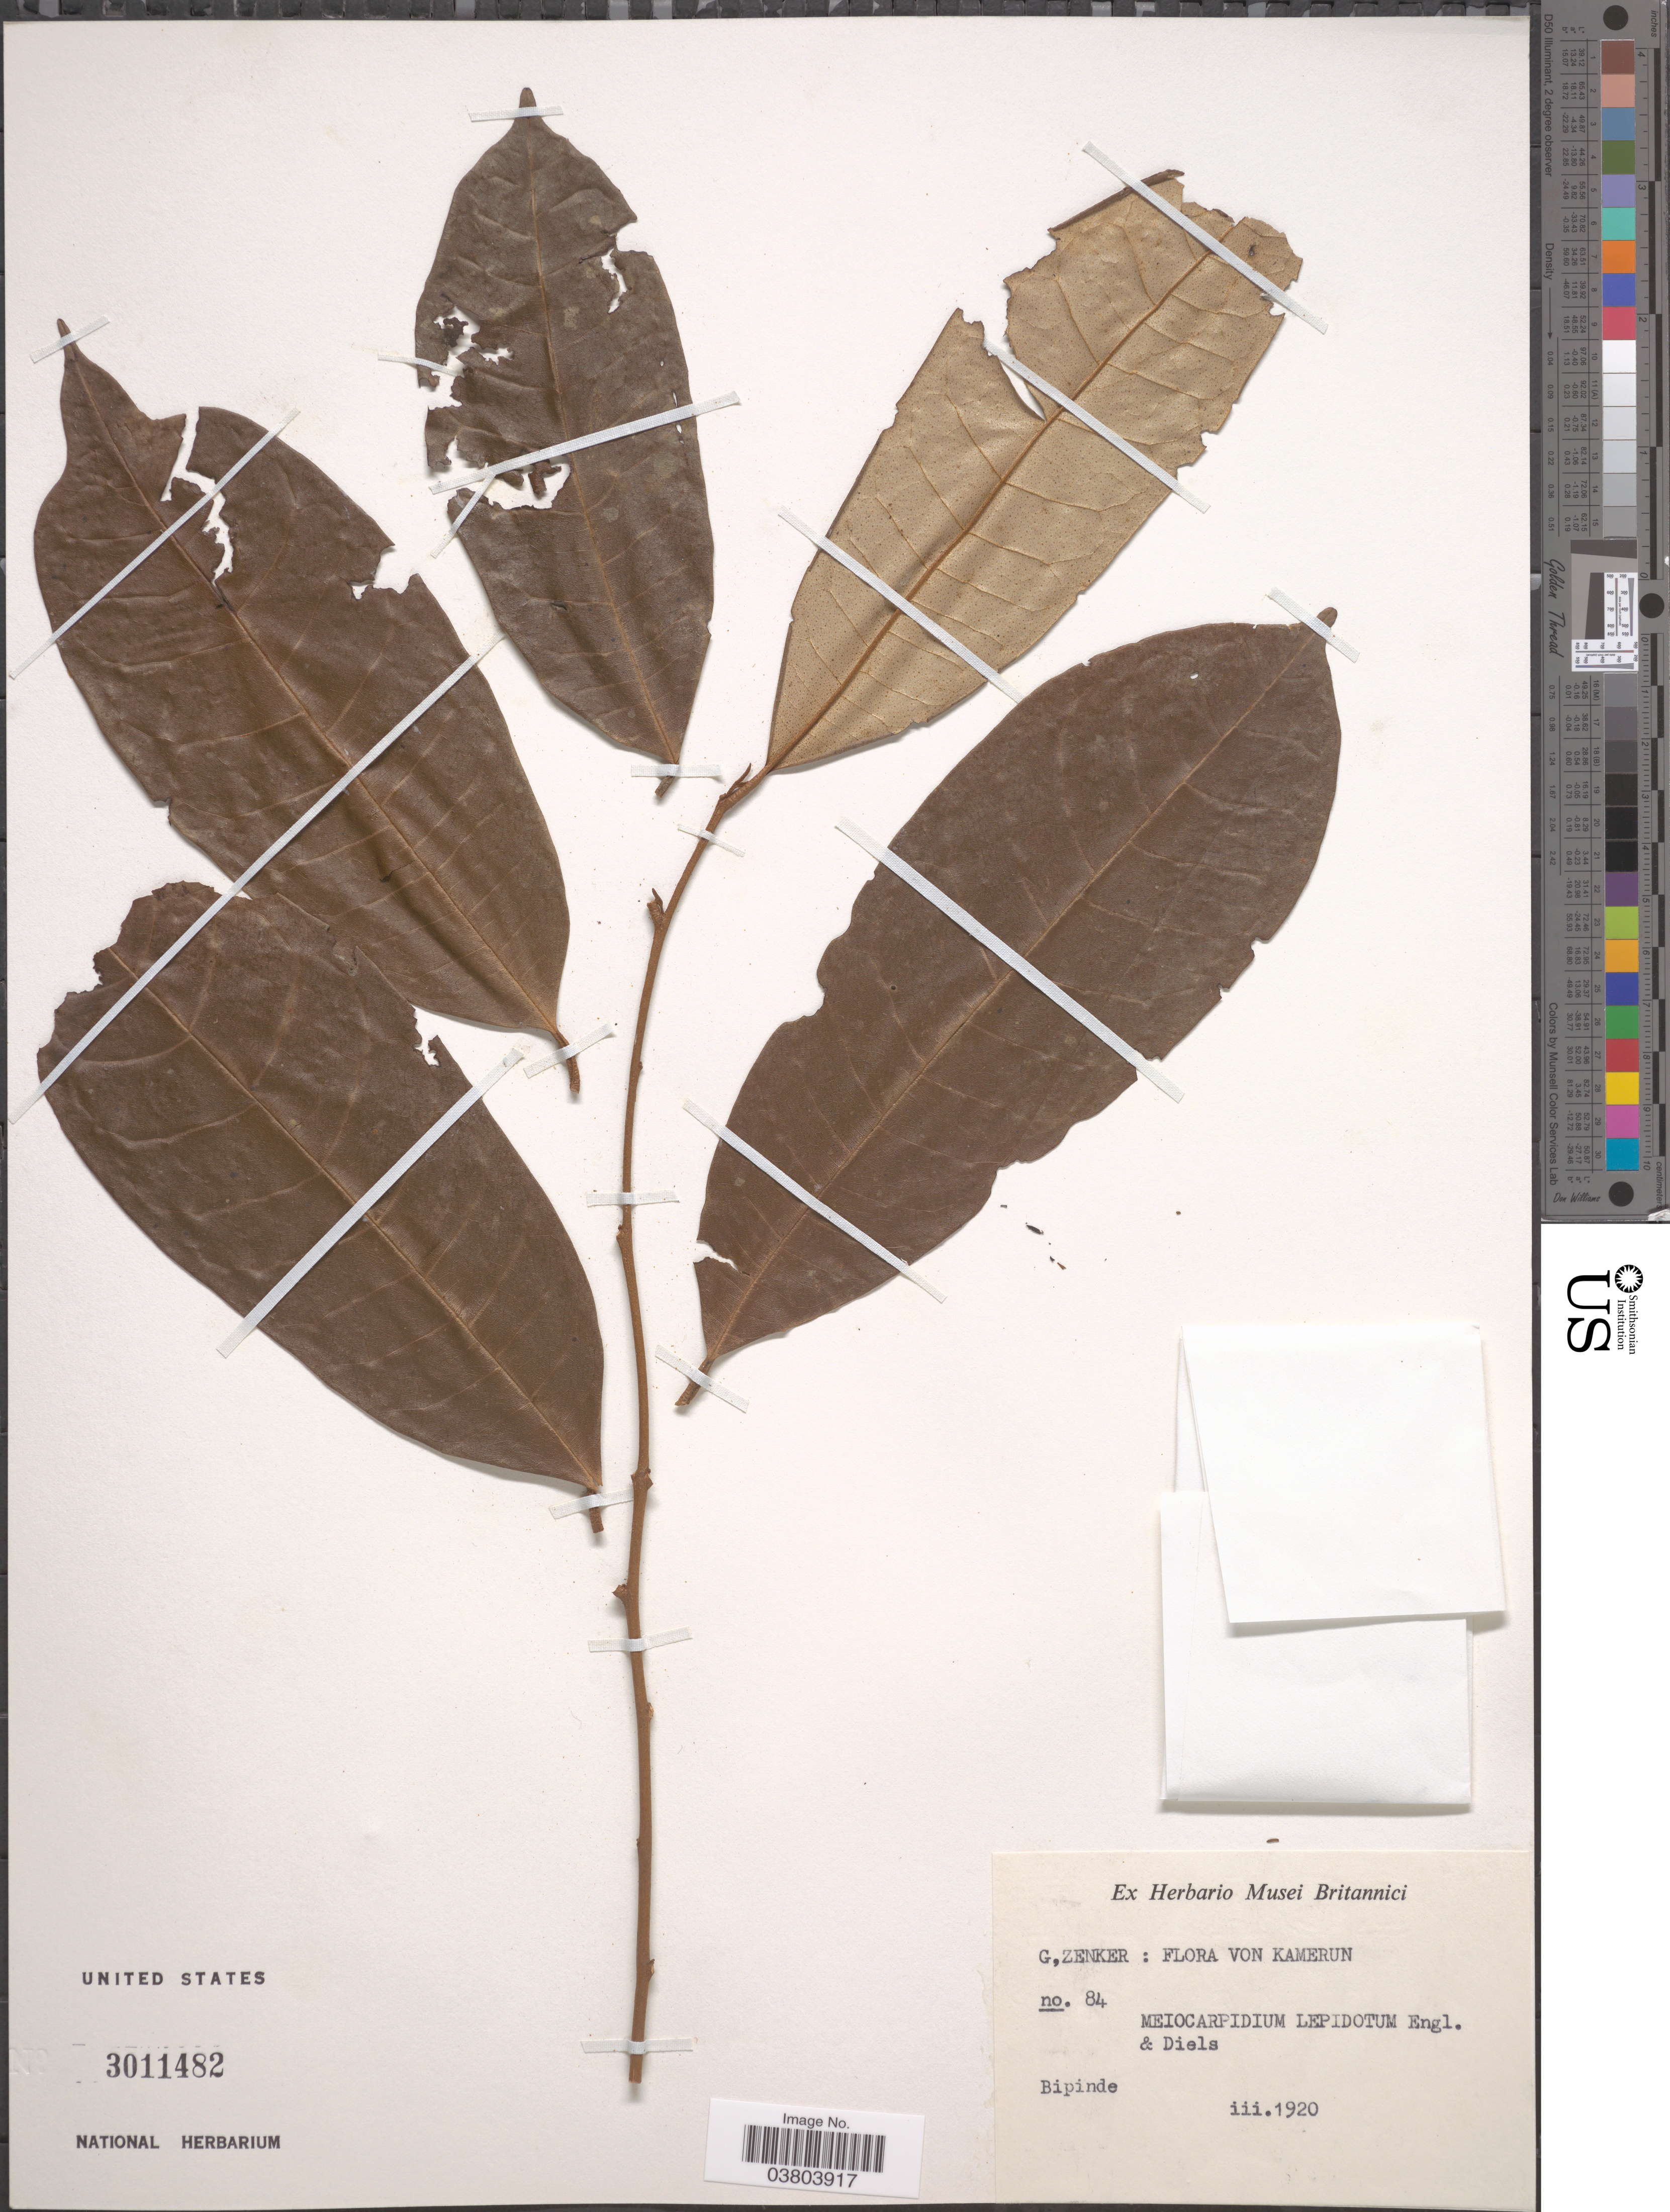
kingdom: Plantae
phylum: Tracheophyta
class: Magnoliopsida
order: Magnoliales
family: Annonaceae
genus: Meiocarpidium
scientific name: Meiocarpidium lepidotum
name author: Engl. & Diels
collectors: G. A. Zenker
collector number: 84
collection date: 1920-03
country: Cameroon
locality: Bipinde.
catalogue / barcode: US 3011482